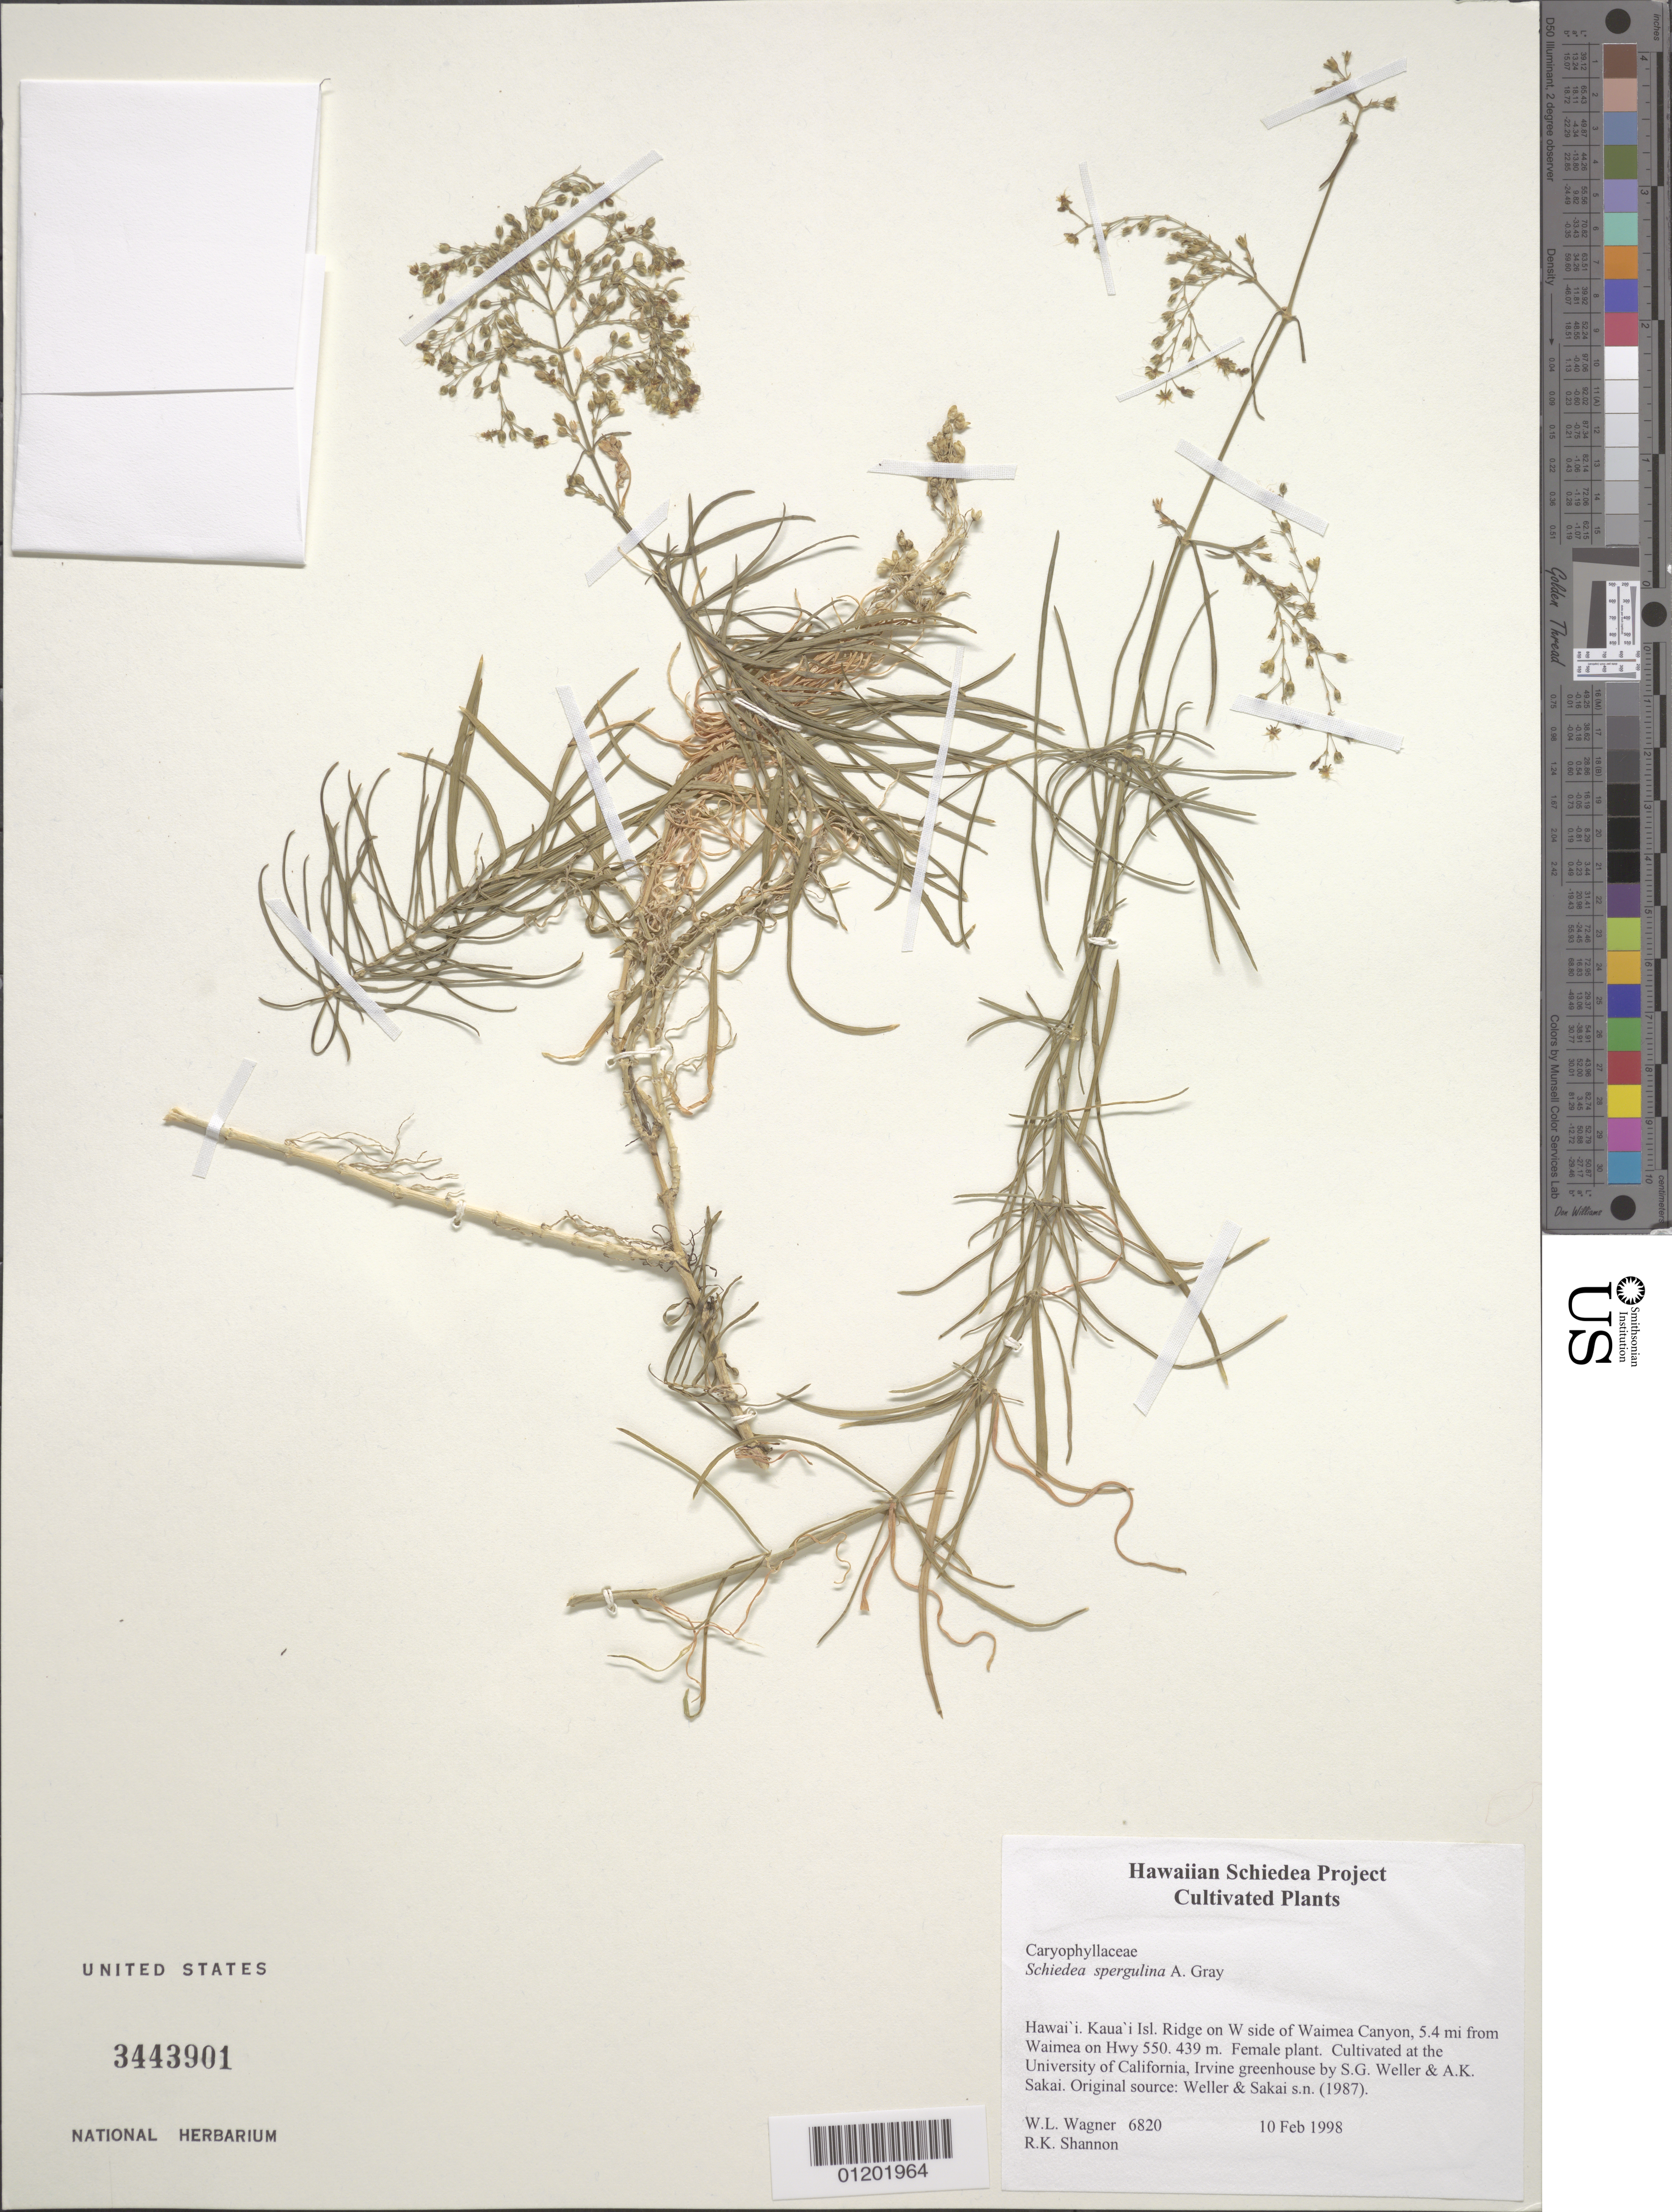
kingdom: Plantae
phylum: Tracheophyta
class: Magnoliopsida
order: Caryophyllales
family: Caryophyllaceae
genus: Schiedea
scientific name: Schiedea spergulina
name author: A. Gray in Wilkes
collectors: W. L. Wagner & R. Shannon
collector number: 6820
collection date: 1998-02-10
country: United States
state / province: California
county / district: Orange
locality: University of California, Irvine greenhouse.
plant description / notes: Cultivated at the University of California, Irvine greenhouse by S.G. Weller & A.K. Sakai. Original source: Weller & Sakai s.n. (1987), Kaua'i, Ridge on W side of Waimea Canyon, 5.4 mi from Waimea on Hwy 550, 439 m.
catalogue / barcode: US 3443901